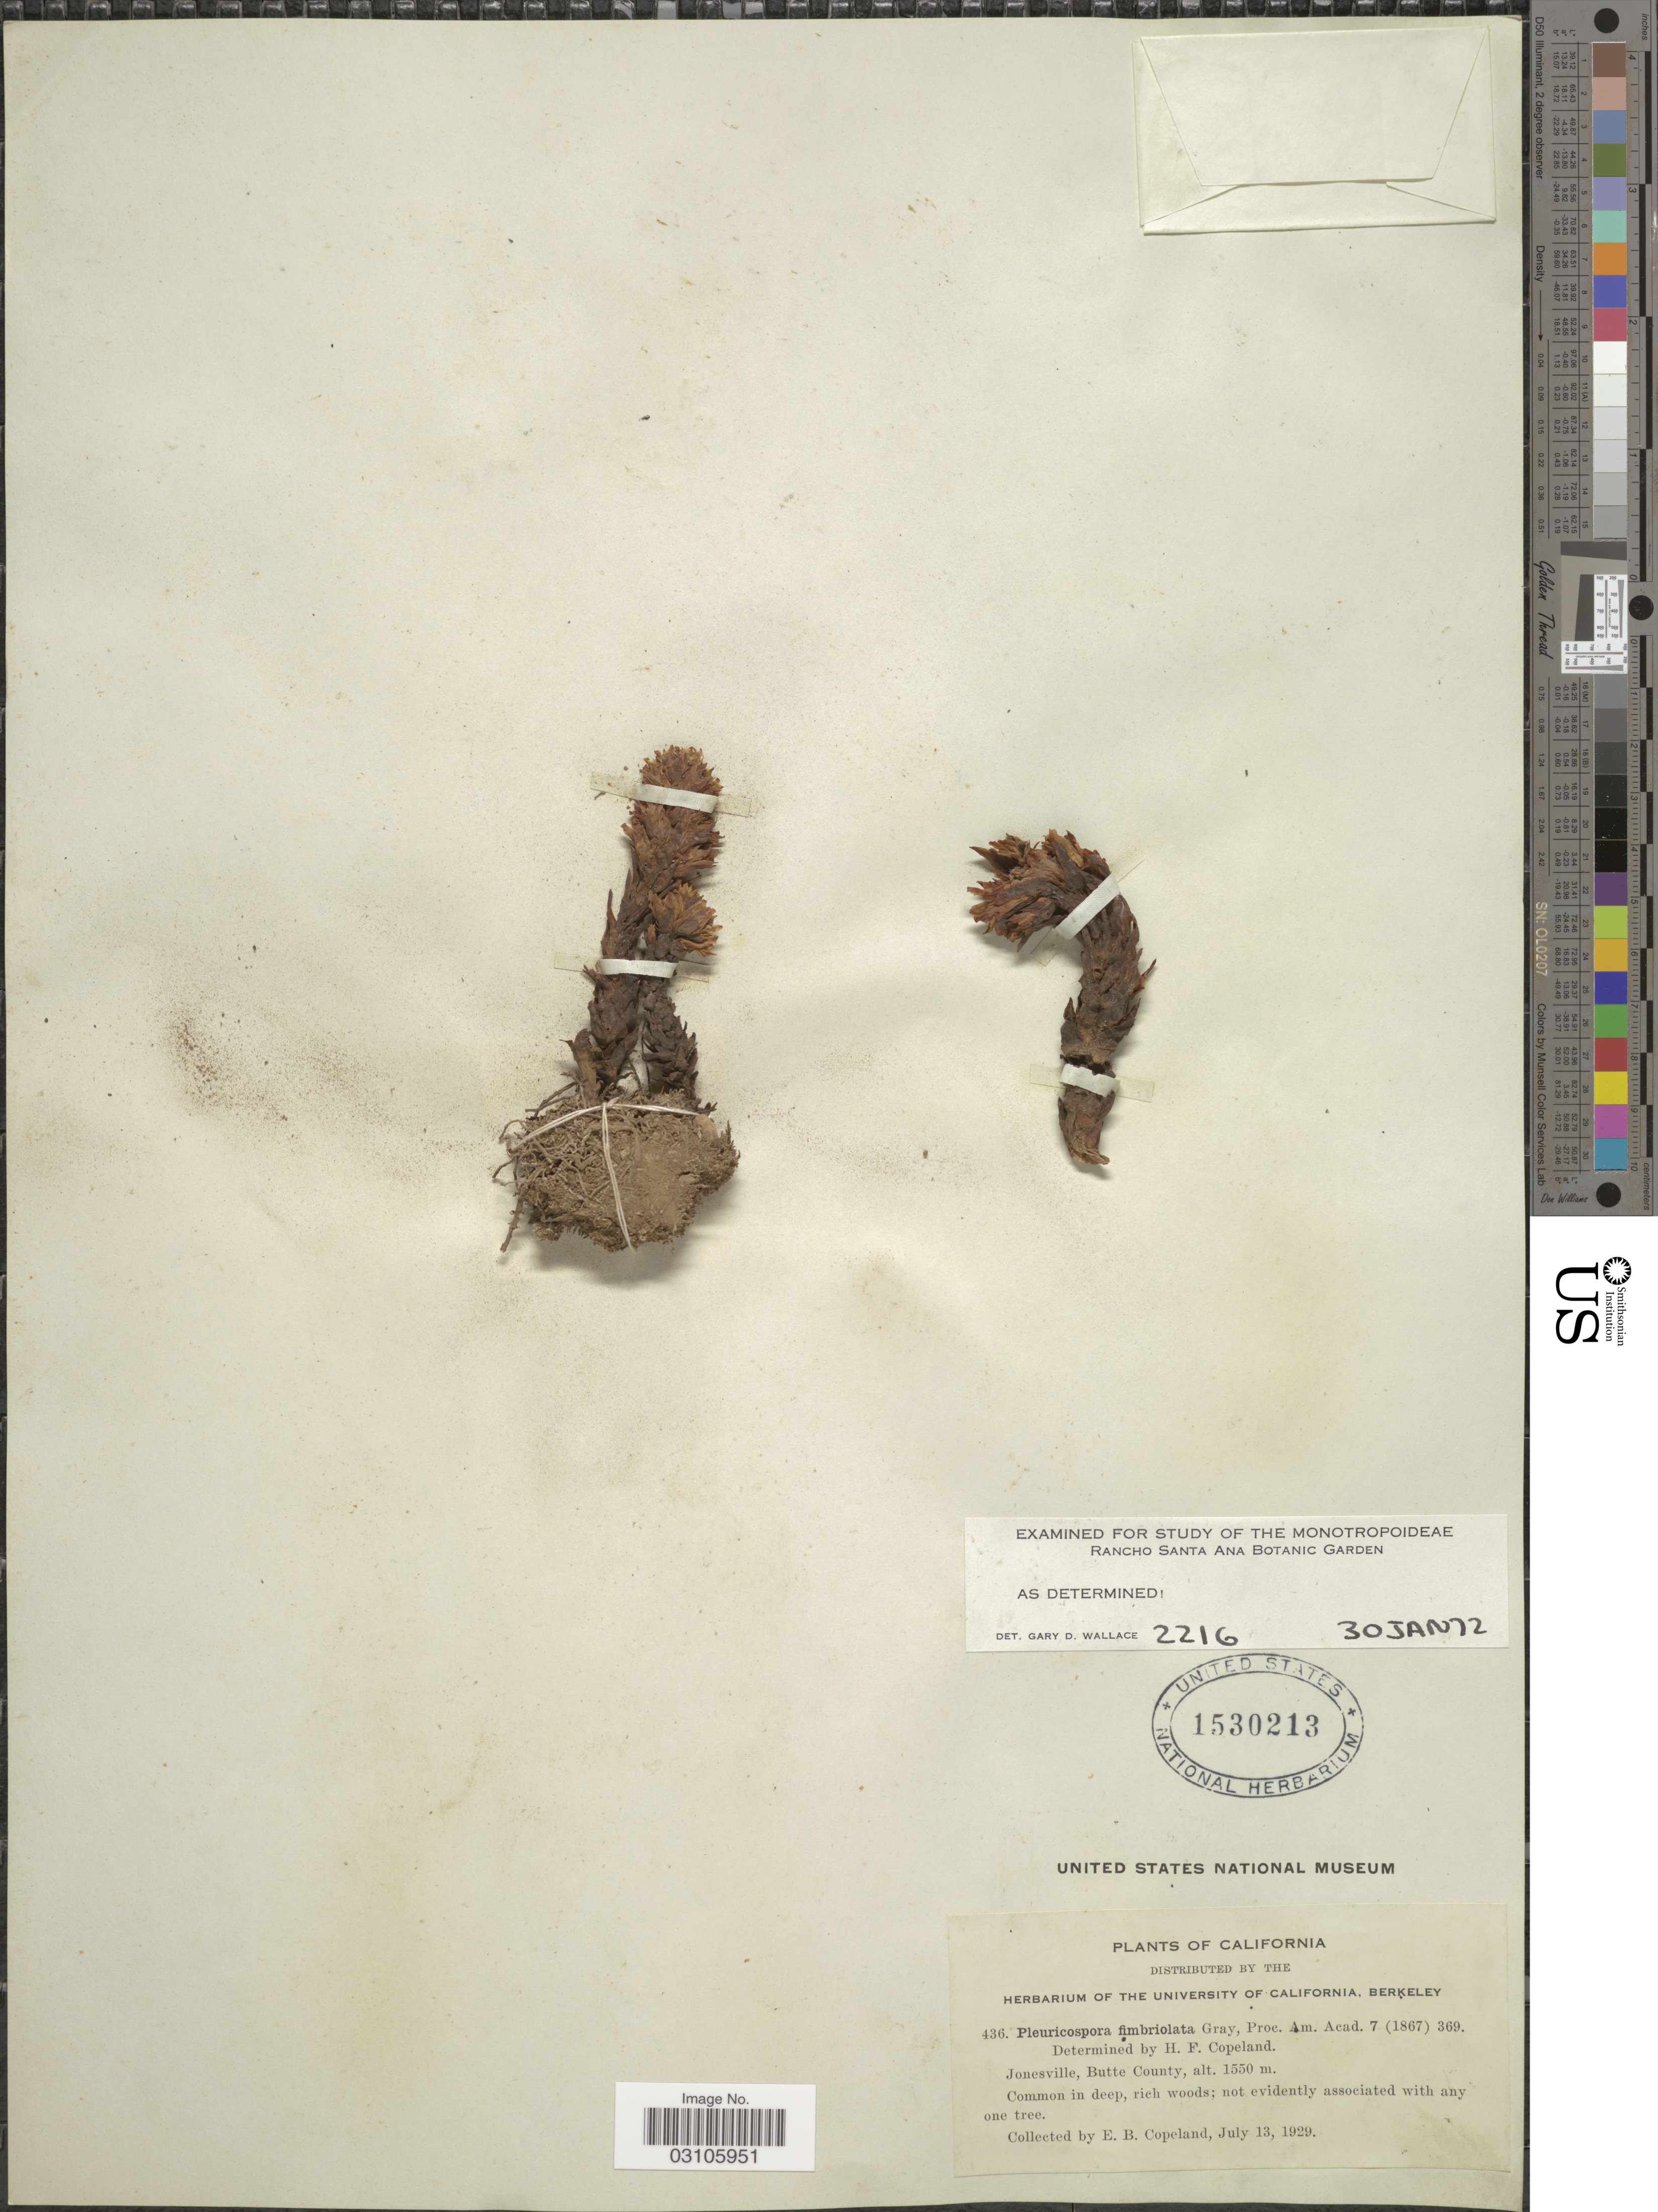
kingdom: Plantae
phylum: Tracheophyta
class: Magnoliopsida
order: Ericales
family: Ericaceae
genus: Pleuricospora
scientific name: Pleuricospora sp.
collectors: E. B. Copeland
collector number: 436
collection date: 1929-07-13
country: United States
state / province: California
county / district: Butte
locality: Jonesville, Butte County.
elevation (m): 1550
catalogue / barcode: US 1530213